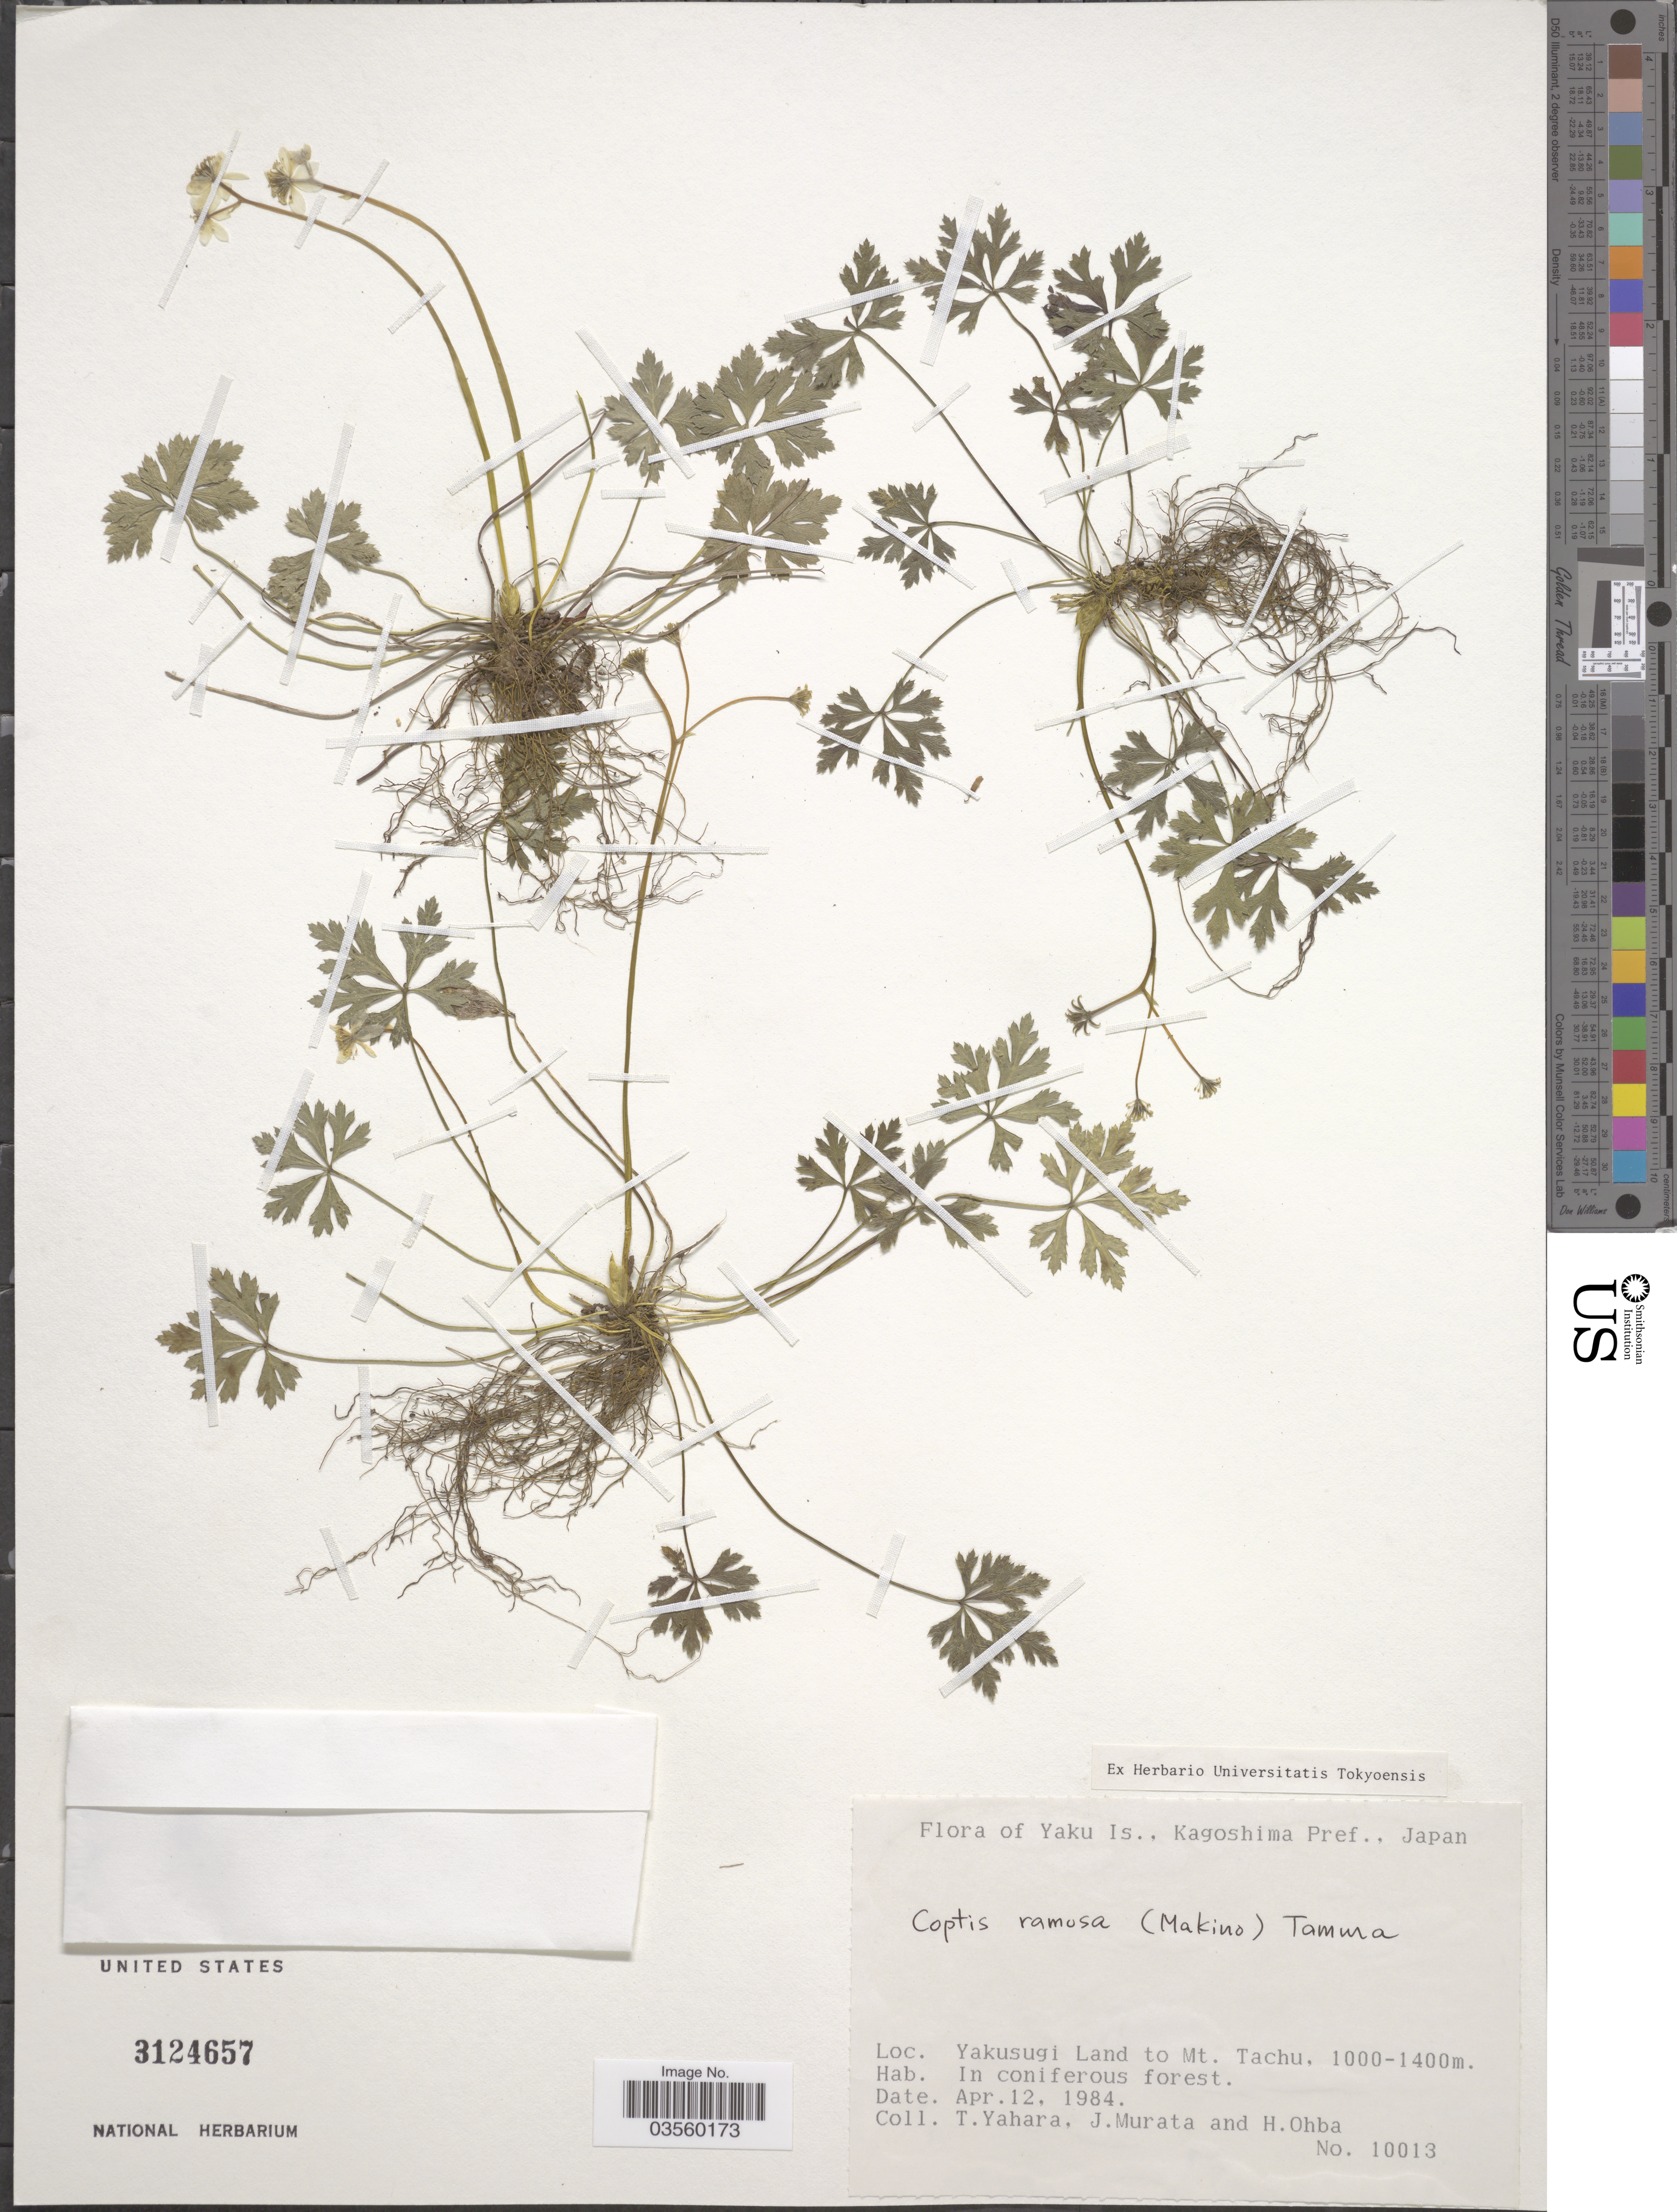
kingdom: Plantae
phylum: Tracheophyta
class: Magnoliopsida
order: Ranunculales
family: Ranunculaceae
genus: Coptis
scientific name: Coptis ramosa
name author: (Makino) Tamura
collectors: T. Yahara, J. Murata & H. Ohba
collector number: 10013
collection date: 1984-04-12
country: Japan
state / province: Kagosima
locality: Yaku Is., Kagoshima Pref. Yakusugi Land to Mt. Tachu.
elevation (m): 1000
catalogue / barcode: US 3124657